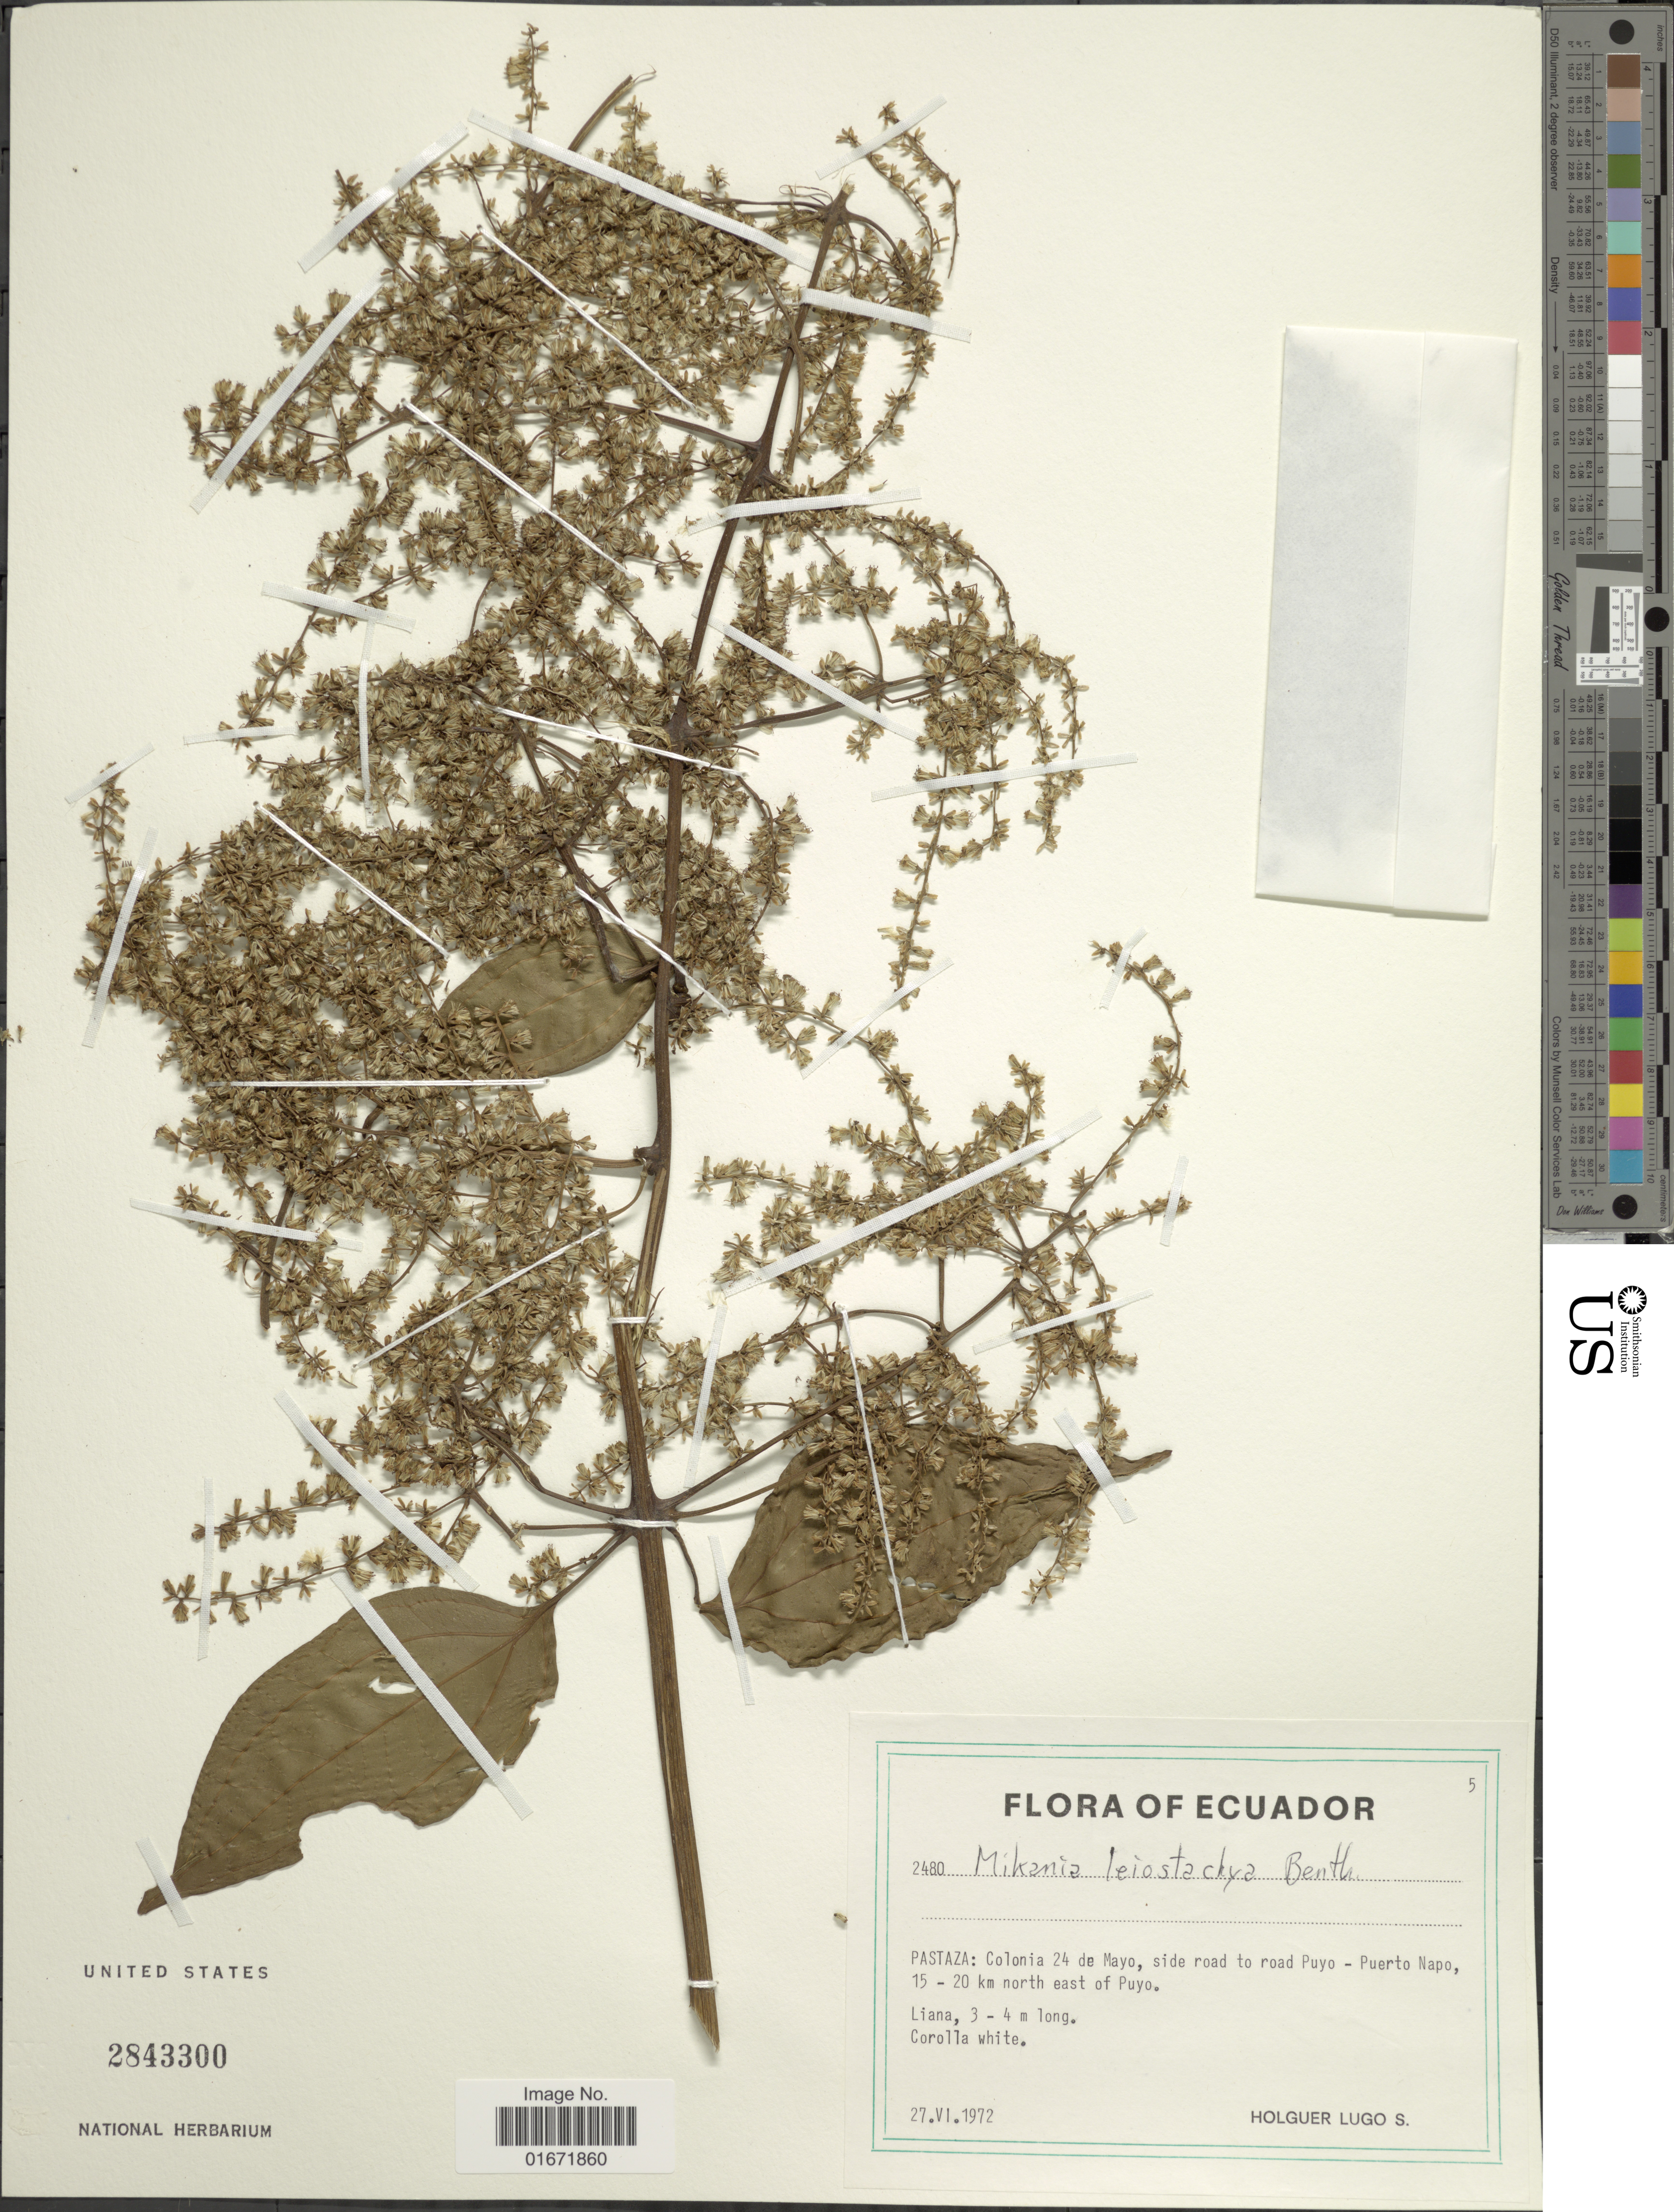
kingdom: Plantae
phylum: Tracheophyta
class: Magnoliopsida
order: Asterales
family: Asteraceae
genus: Mikania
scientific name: Mikania leiostachya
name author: Benth.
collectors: H. Lugo S.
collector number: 2480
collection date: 1972-06-27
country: Ecuador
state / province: Pastaza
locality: Pastaza: Colonia 24 de Mayo, side road to road Puyo - Puerto Napo, 15-20 km north east of Puyo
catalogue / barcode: US 2843300